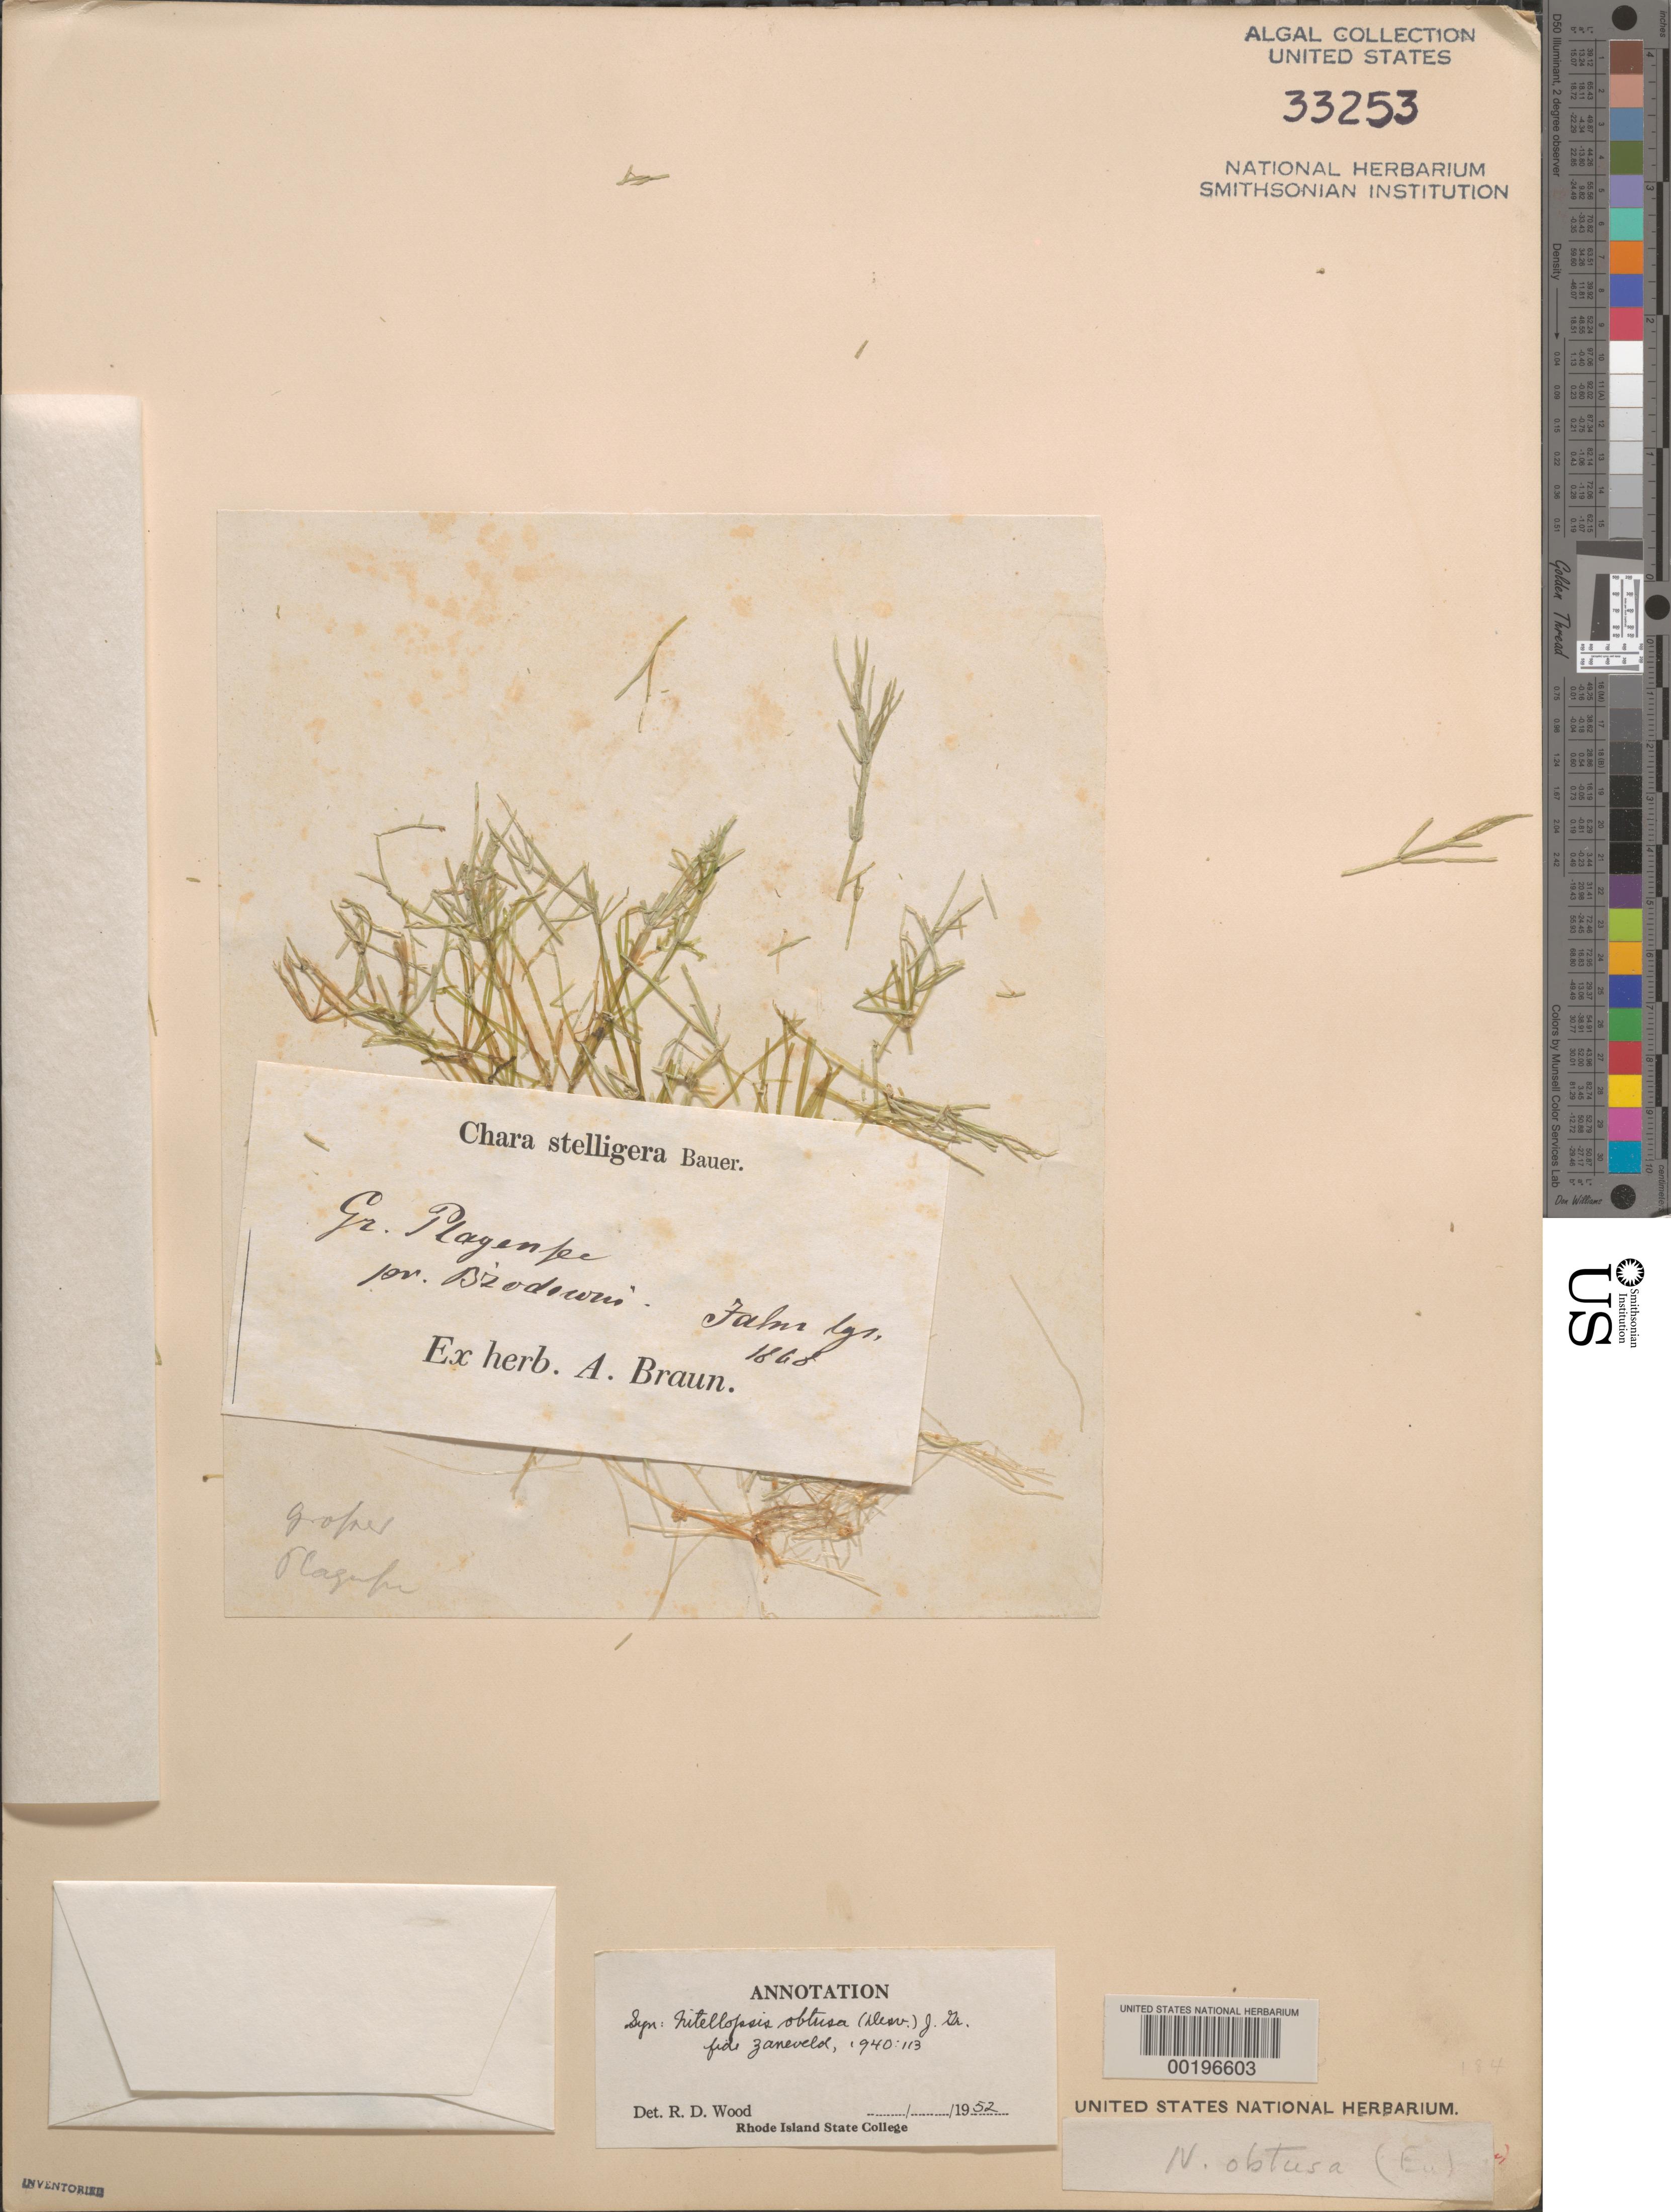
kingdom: Plantae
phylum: Charophyta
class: Charophyceae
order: Charales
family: Characeae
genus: Nitellopsis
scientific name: Nitellopsis obtusa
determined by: Wood, R. D.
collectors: -. Fahn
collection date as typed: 1868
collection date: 1868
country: Germany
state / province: Brandenburg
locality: Grosser plagesee (gr. plagensee), near birodewin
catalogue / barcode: US 33253